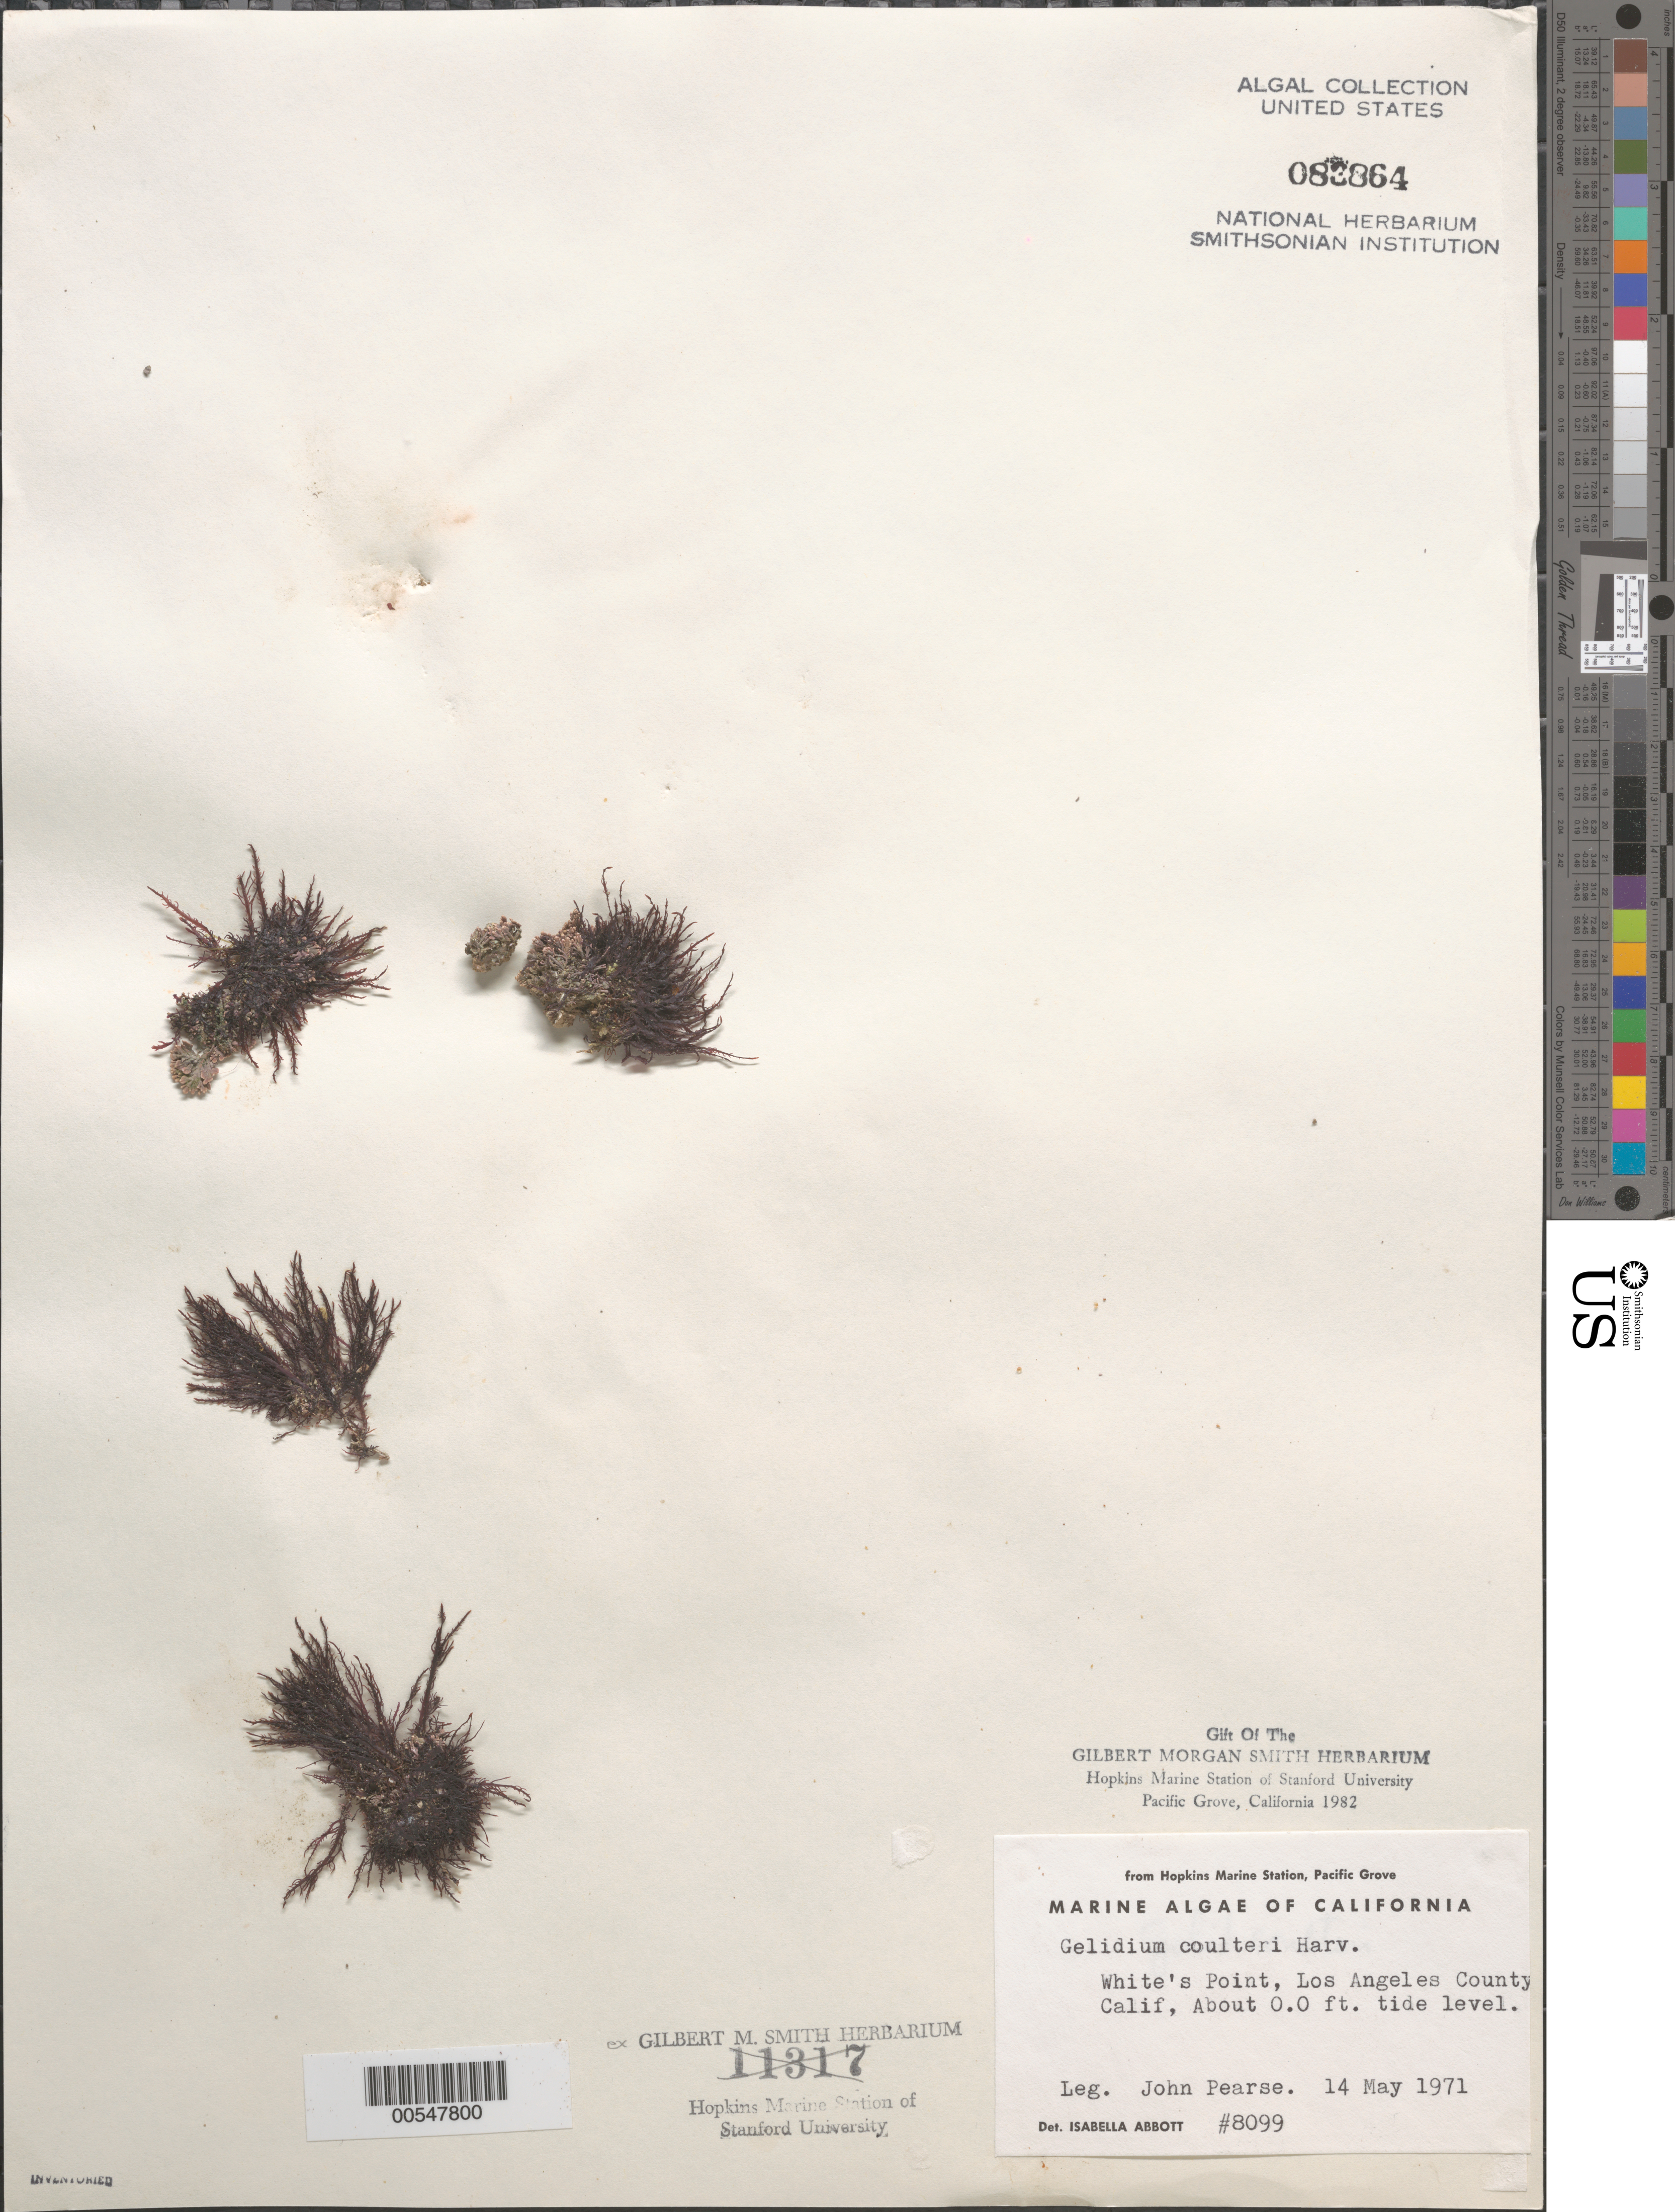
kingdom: Plantae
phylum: Rhodophyta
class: Florideophyceae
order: Gelidiales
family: Gelidiaceae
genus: Gelidium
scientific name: Gelidium coulteri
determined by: Abbott, Isabella A.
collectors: J. Pearse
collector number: IAA 8099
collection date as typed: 14 May 1971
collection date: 1971-05-14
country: United States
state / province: California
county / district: Los Angeles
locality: White's Point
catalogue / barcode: US 83864